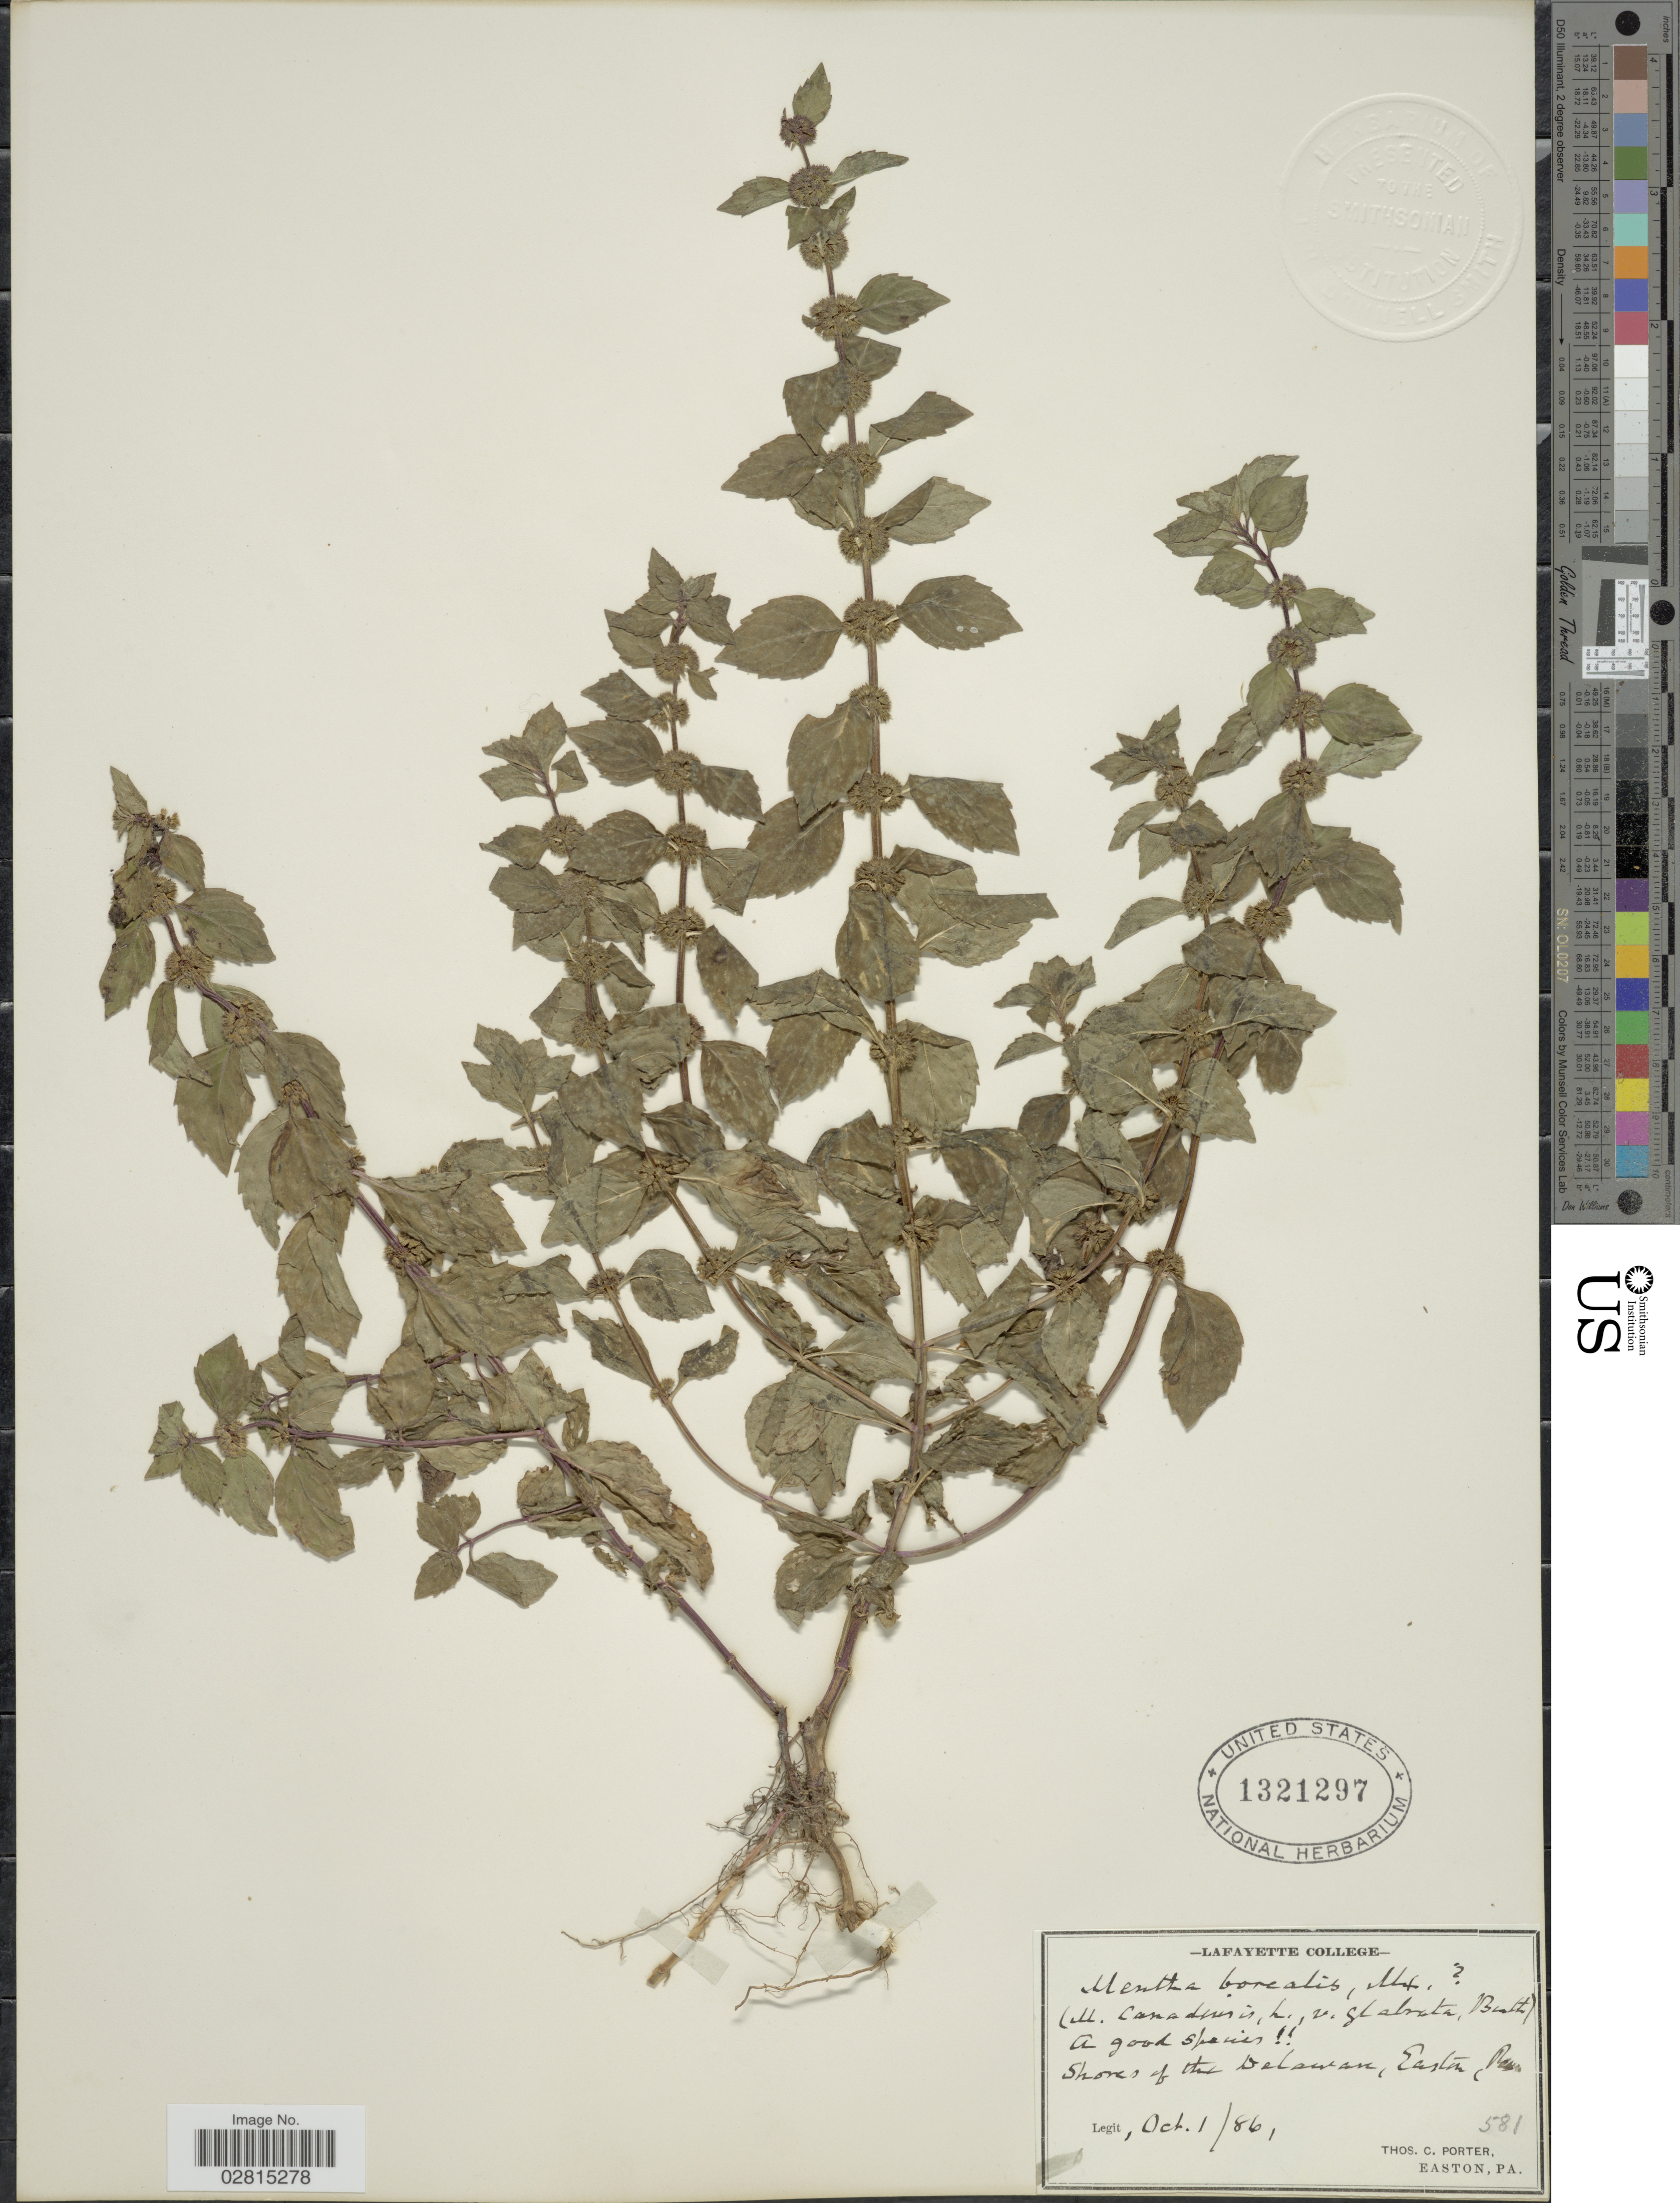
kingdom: Plantae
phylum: Tracheophyta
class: Magnoliopsida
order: Lamiales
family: Lamiaceae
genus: Mentha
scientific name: Mentha canadensis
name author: L.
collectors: T. Porter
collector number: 581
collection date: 1861-10-01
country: United States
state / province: Pennsylvania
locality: Shores of the Delaware, Easton.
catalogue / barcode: US 1321297